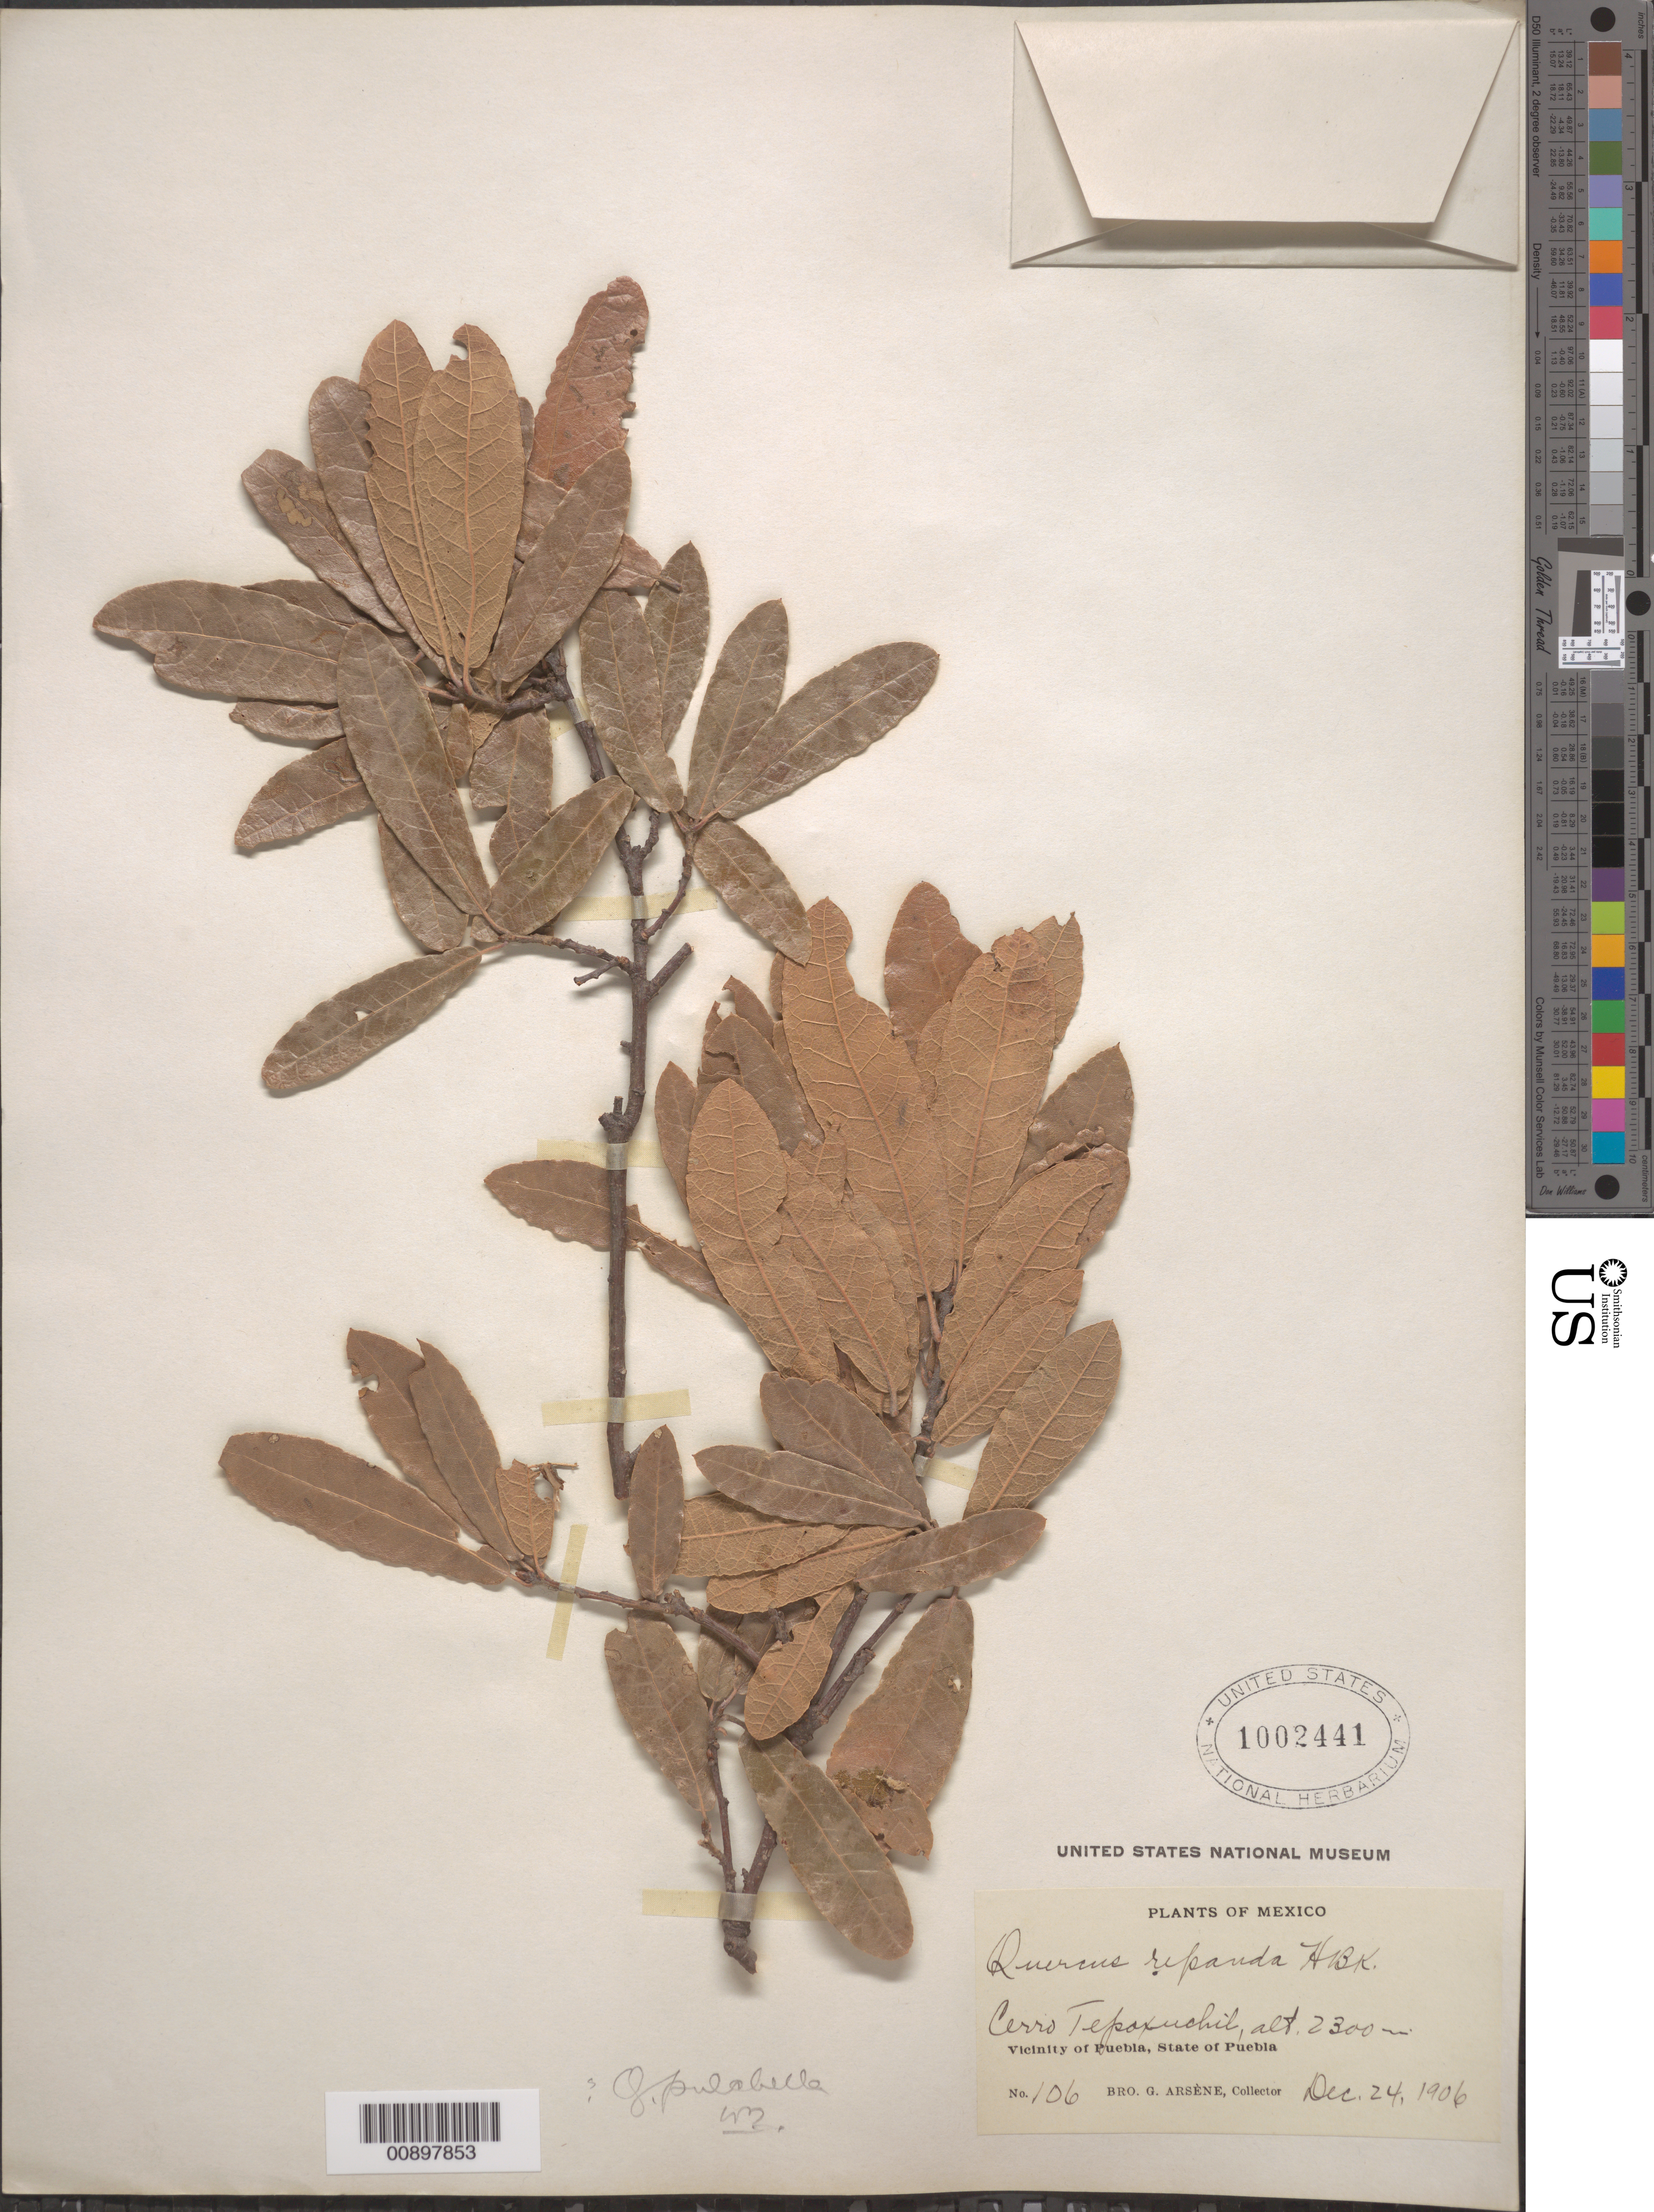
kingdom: Plantae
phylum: Tracheophyta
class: Magnoliopsida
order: Fagales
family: Fagaceae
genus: Quercus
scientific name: Quercus pulchella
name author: Humb. & Bonpl.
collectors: Bro. G. Arsène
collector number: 106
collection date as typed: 24 Dec 1906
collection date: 1906-12-24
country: Mexico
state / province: Puebla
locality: Cerro Tepoxuchil. Vicinity of Puebla, State of Puebla.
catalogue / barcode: US 1002441